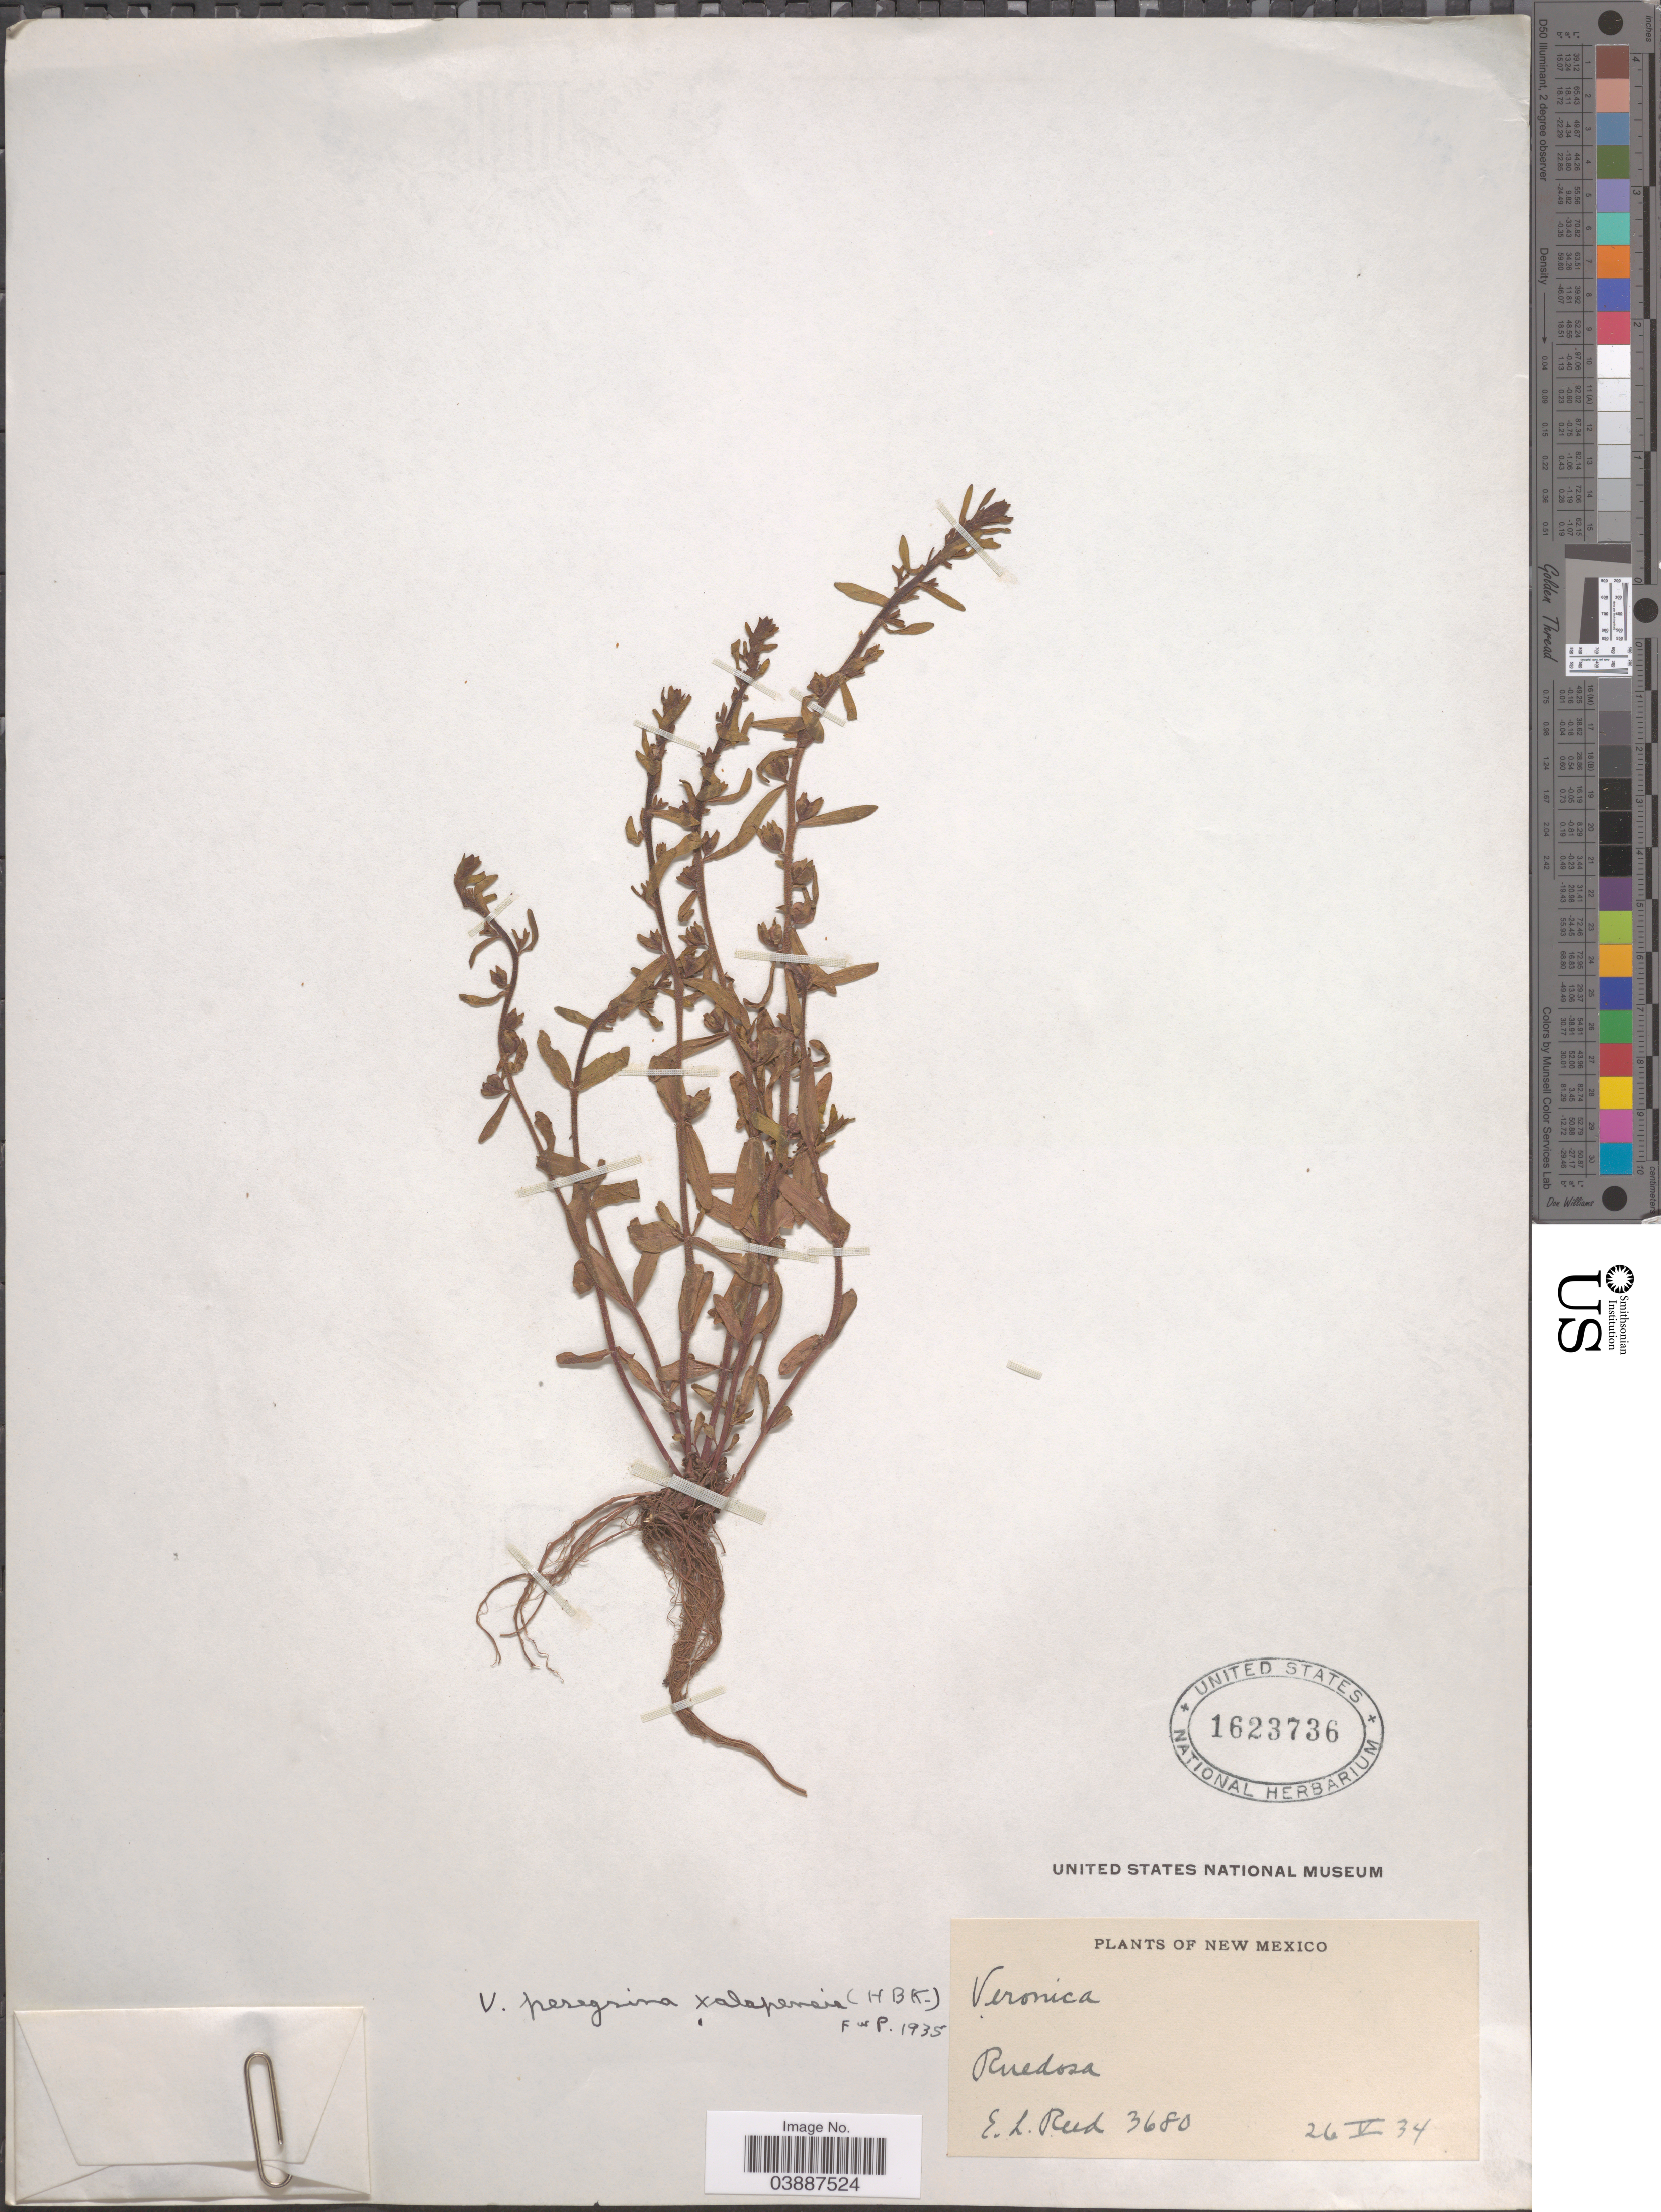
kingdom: Plantae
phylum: Tracheophyta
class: Magnoliopsida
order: Lamiales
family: Plantaginaceae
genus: Veronica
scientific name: Veronica peregrina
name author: L.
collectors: E. Reed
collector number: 3680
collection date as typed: Transcribed d/m/y: 26/5/34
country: United States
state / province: New Mexico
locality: Ruedosa.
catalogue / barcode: US 1623736